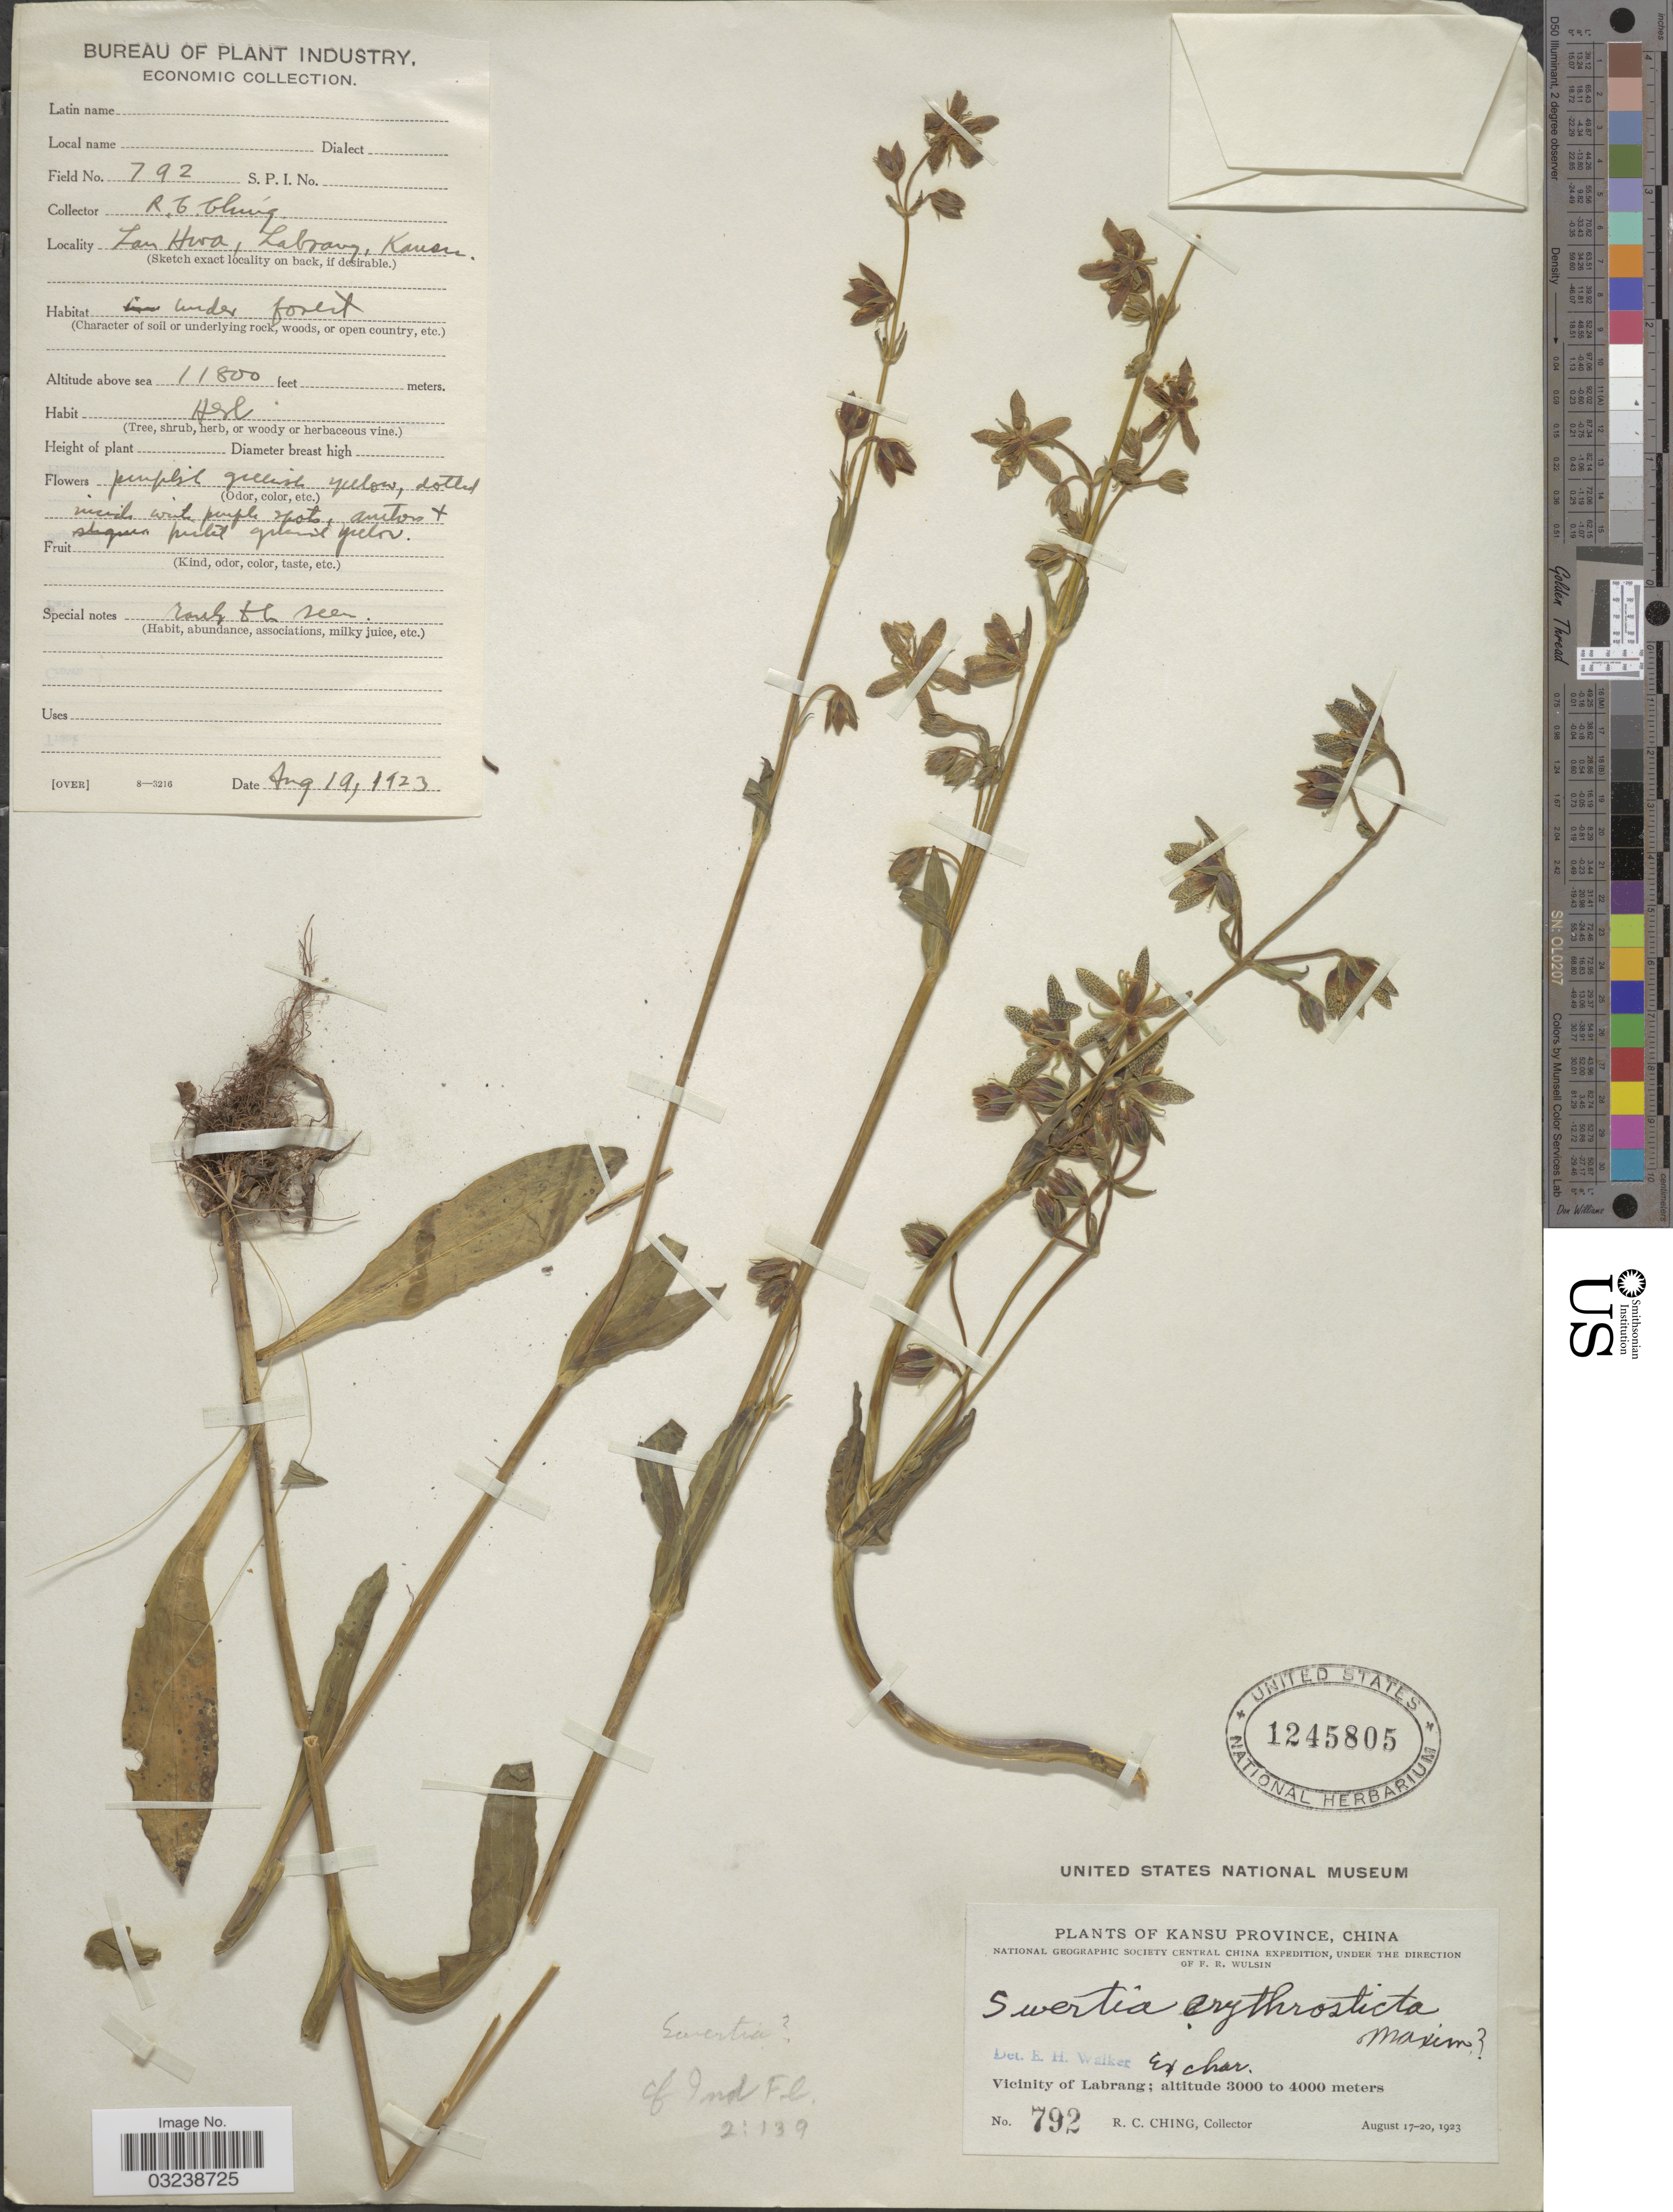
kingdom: Plantae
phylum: Tracheophyta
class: Magnoliopsida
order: Gentianales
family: Gentianaceae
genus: Swertia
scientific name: Swertia erythrosticta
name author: Maxim.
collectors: R. C. Ching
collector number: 792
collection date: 1923-08-19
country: China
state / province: Gansu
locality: Kansu Province. Vicinity of Labrang. Lan Hwa.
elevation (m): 3597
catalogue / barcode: US 1245805